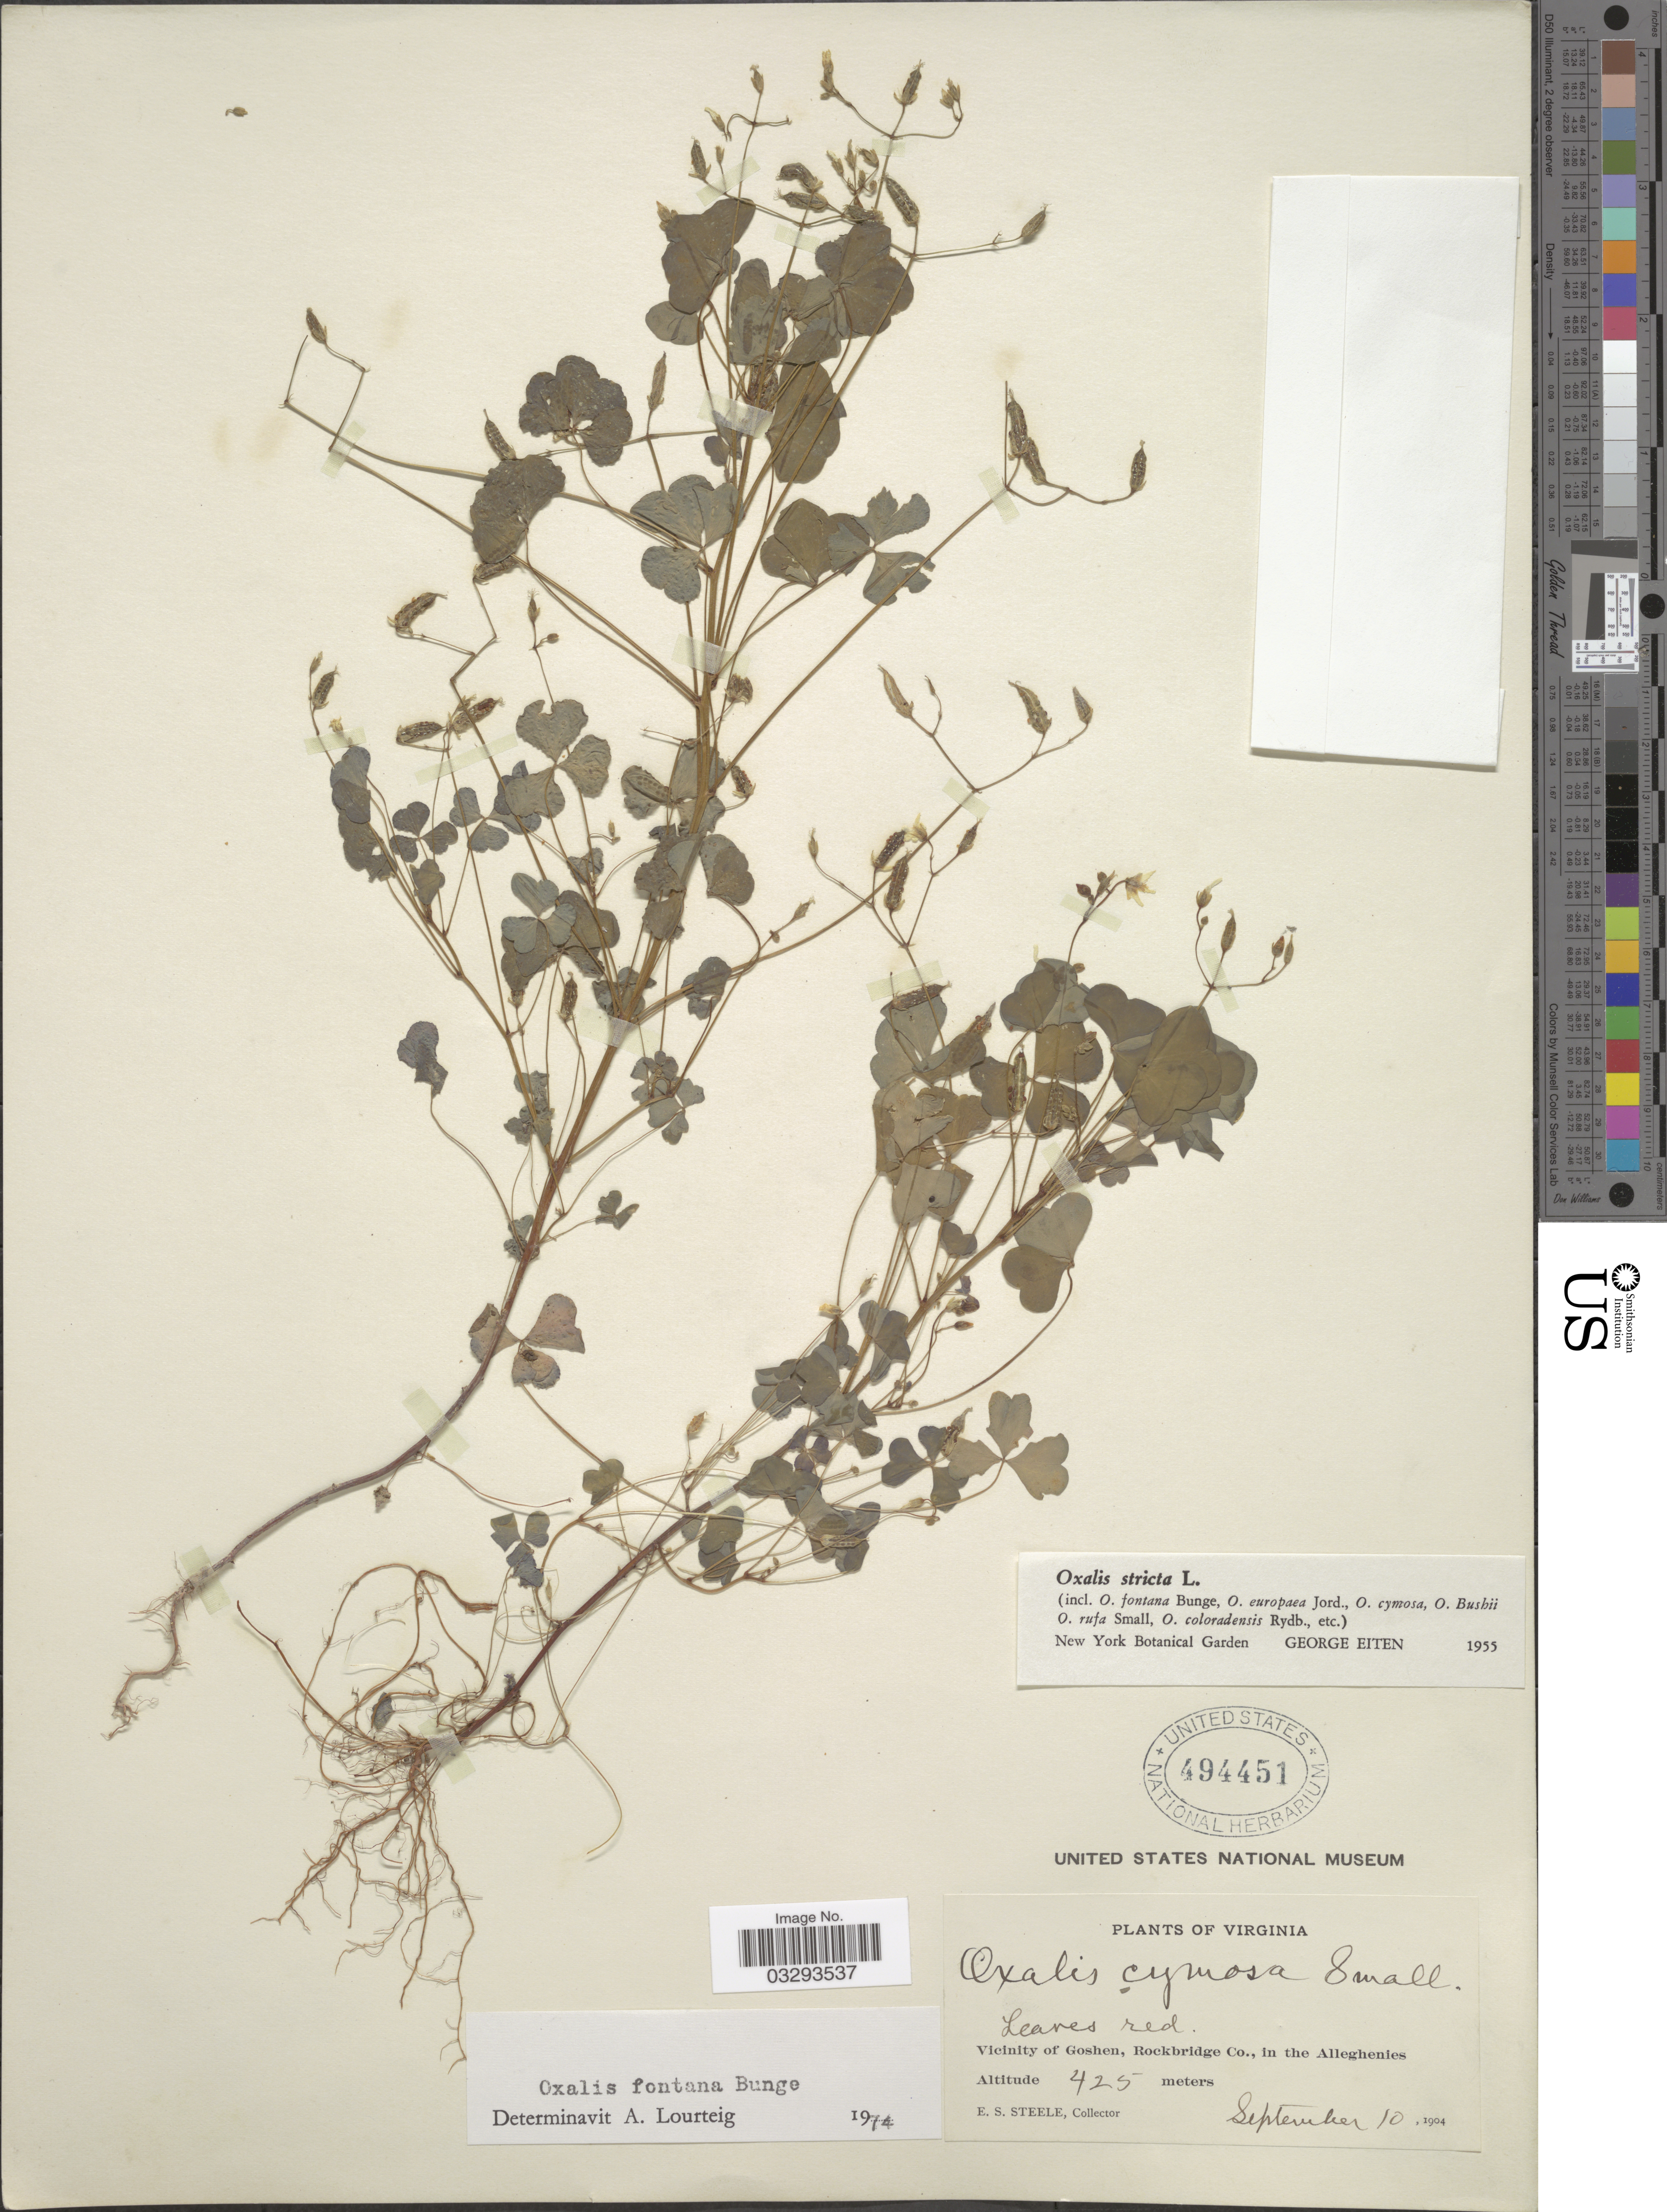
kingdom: Plantae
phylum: Tracheophyta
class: Magnoliopsida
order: Oxalidales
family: Oxalidaceae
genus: Oxalis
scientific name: Oxalis fontana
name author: Bunge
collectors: E. Steele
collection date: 1904-09-10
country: United States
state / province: Virginia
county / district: Rockbridge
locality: Vicinity of Goshen, Rockbridge Co., in the Alleghenies.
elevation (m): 425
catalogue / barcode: US 494451